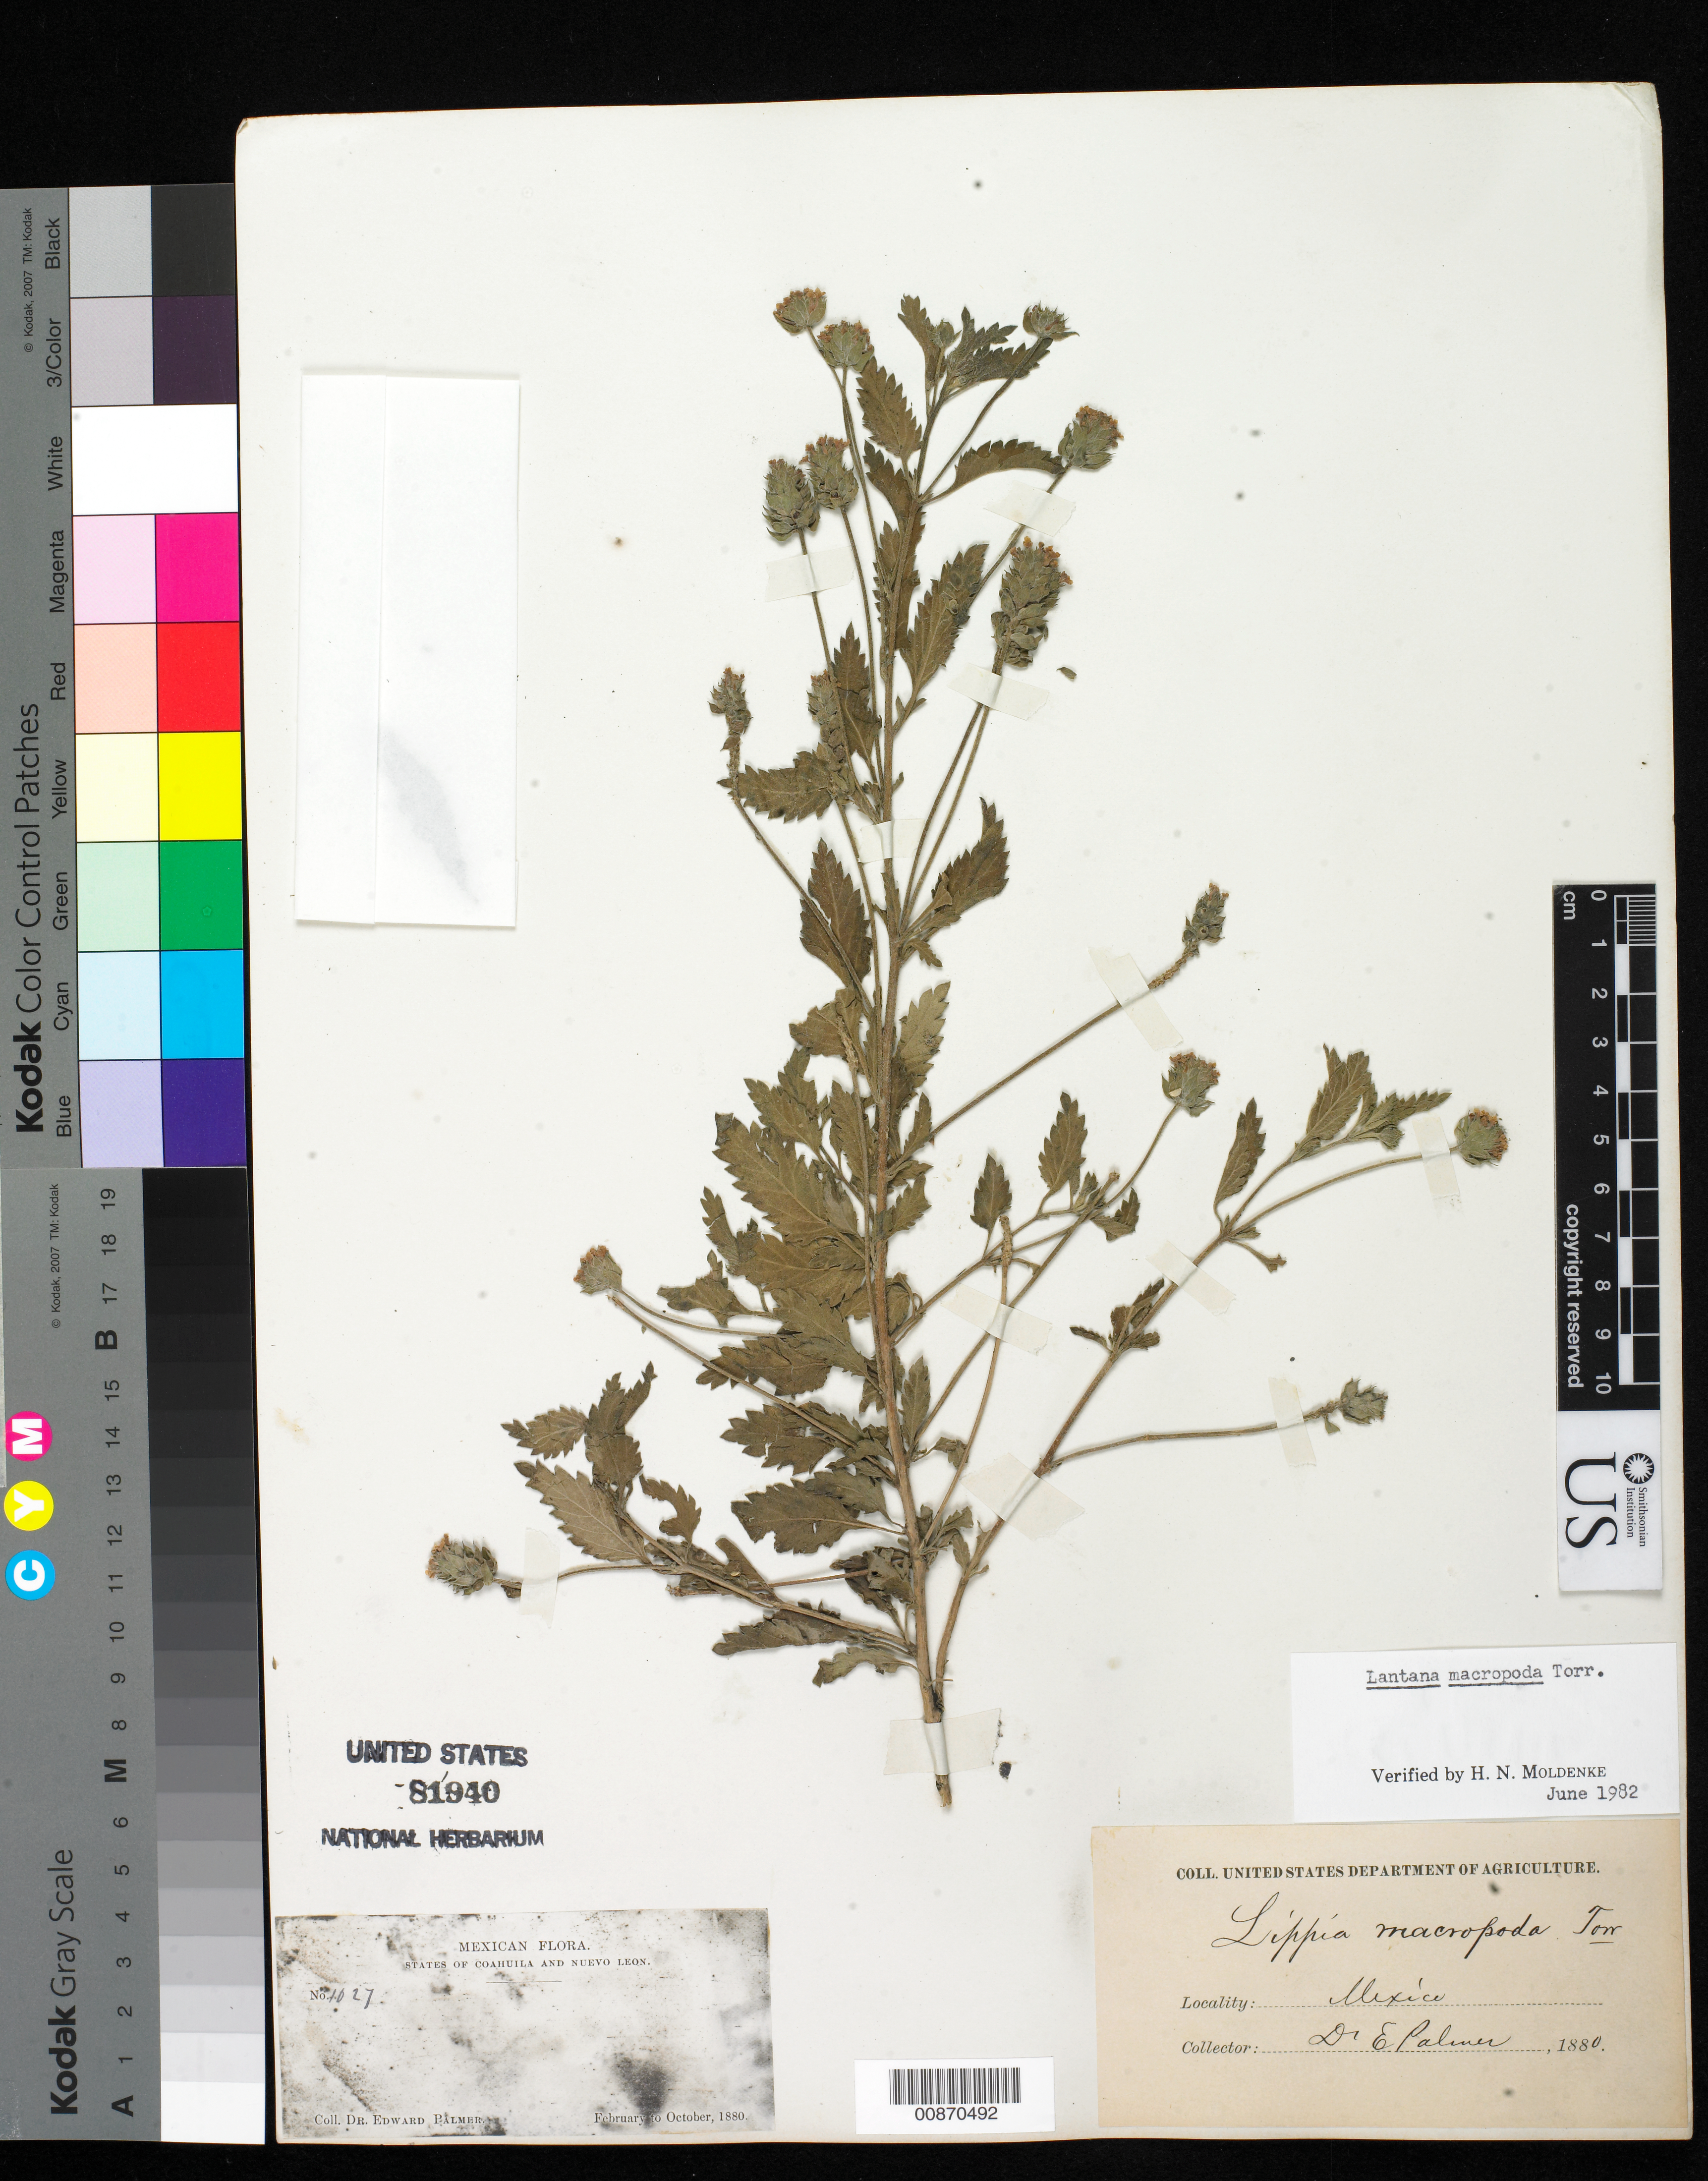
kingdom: Plantae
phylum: Tracheophyta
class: Magnoliopsida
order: Lamiales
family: Verbenaceae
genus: Lantana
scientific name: Lantana macropoda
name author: Torr.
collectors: E. Palmer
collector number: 1027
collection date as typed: Feb 1880 to -- Oct 1880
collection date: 1880-02/1880-10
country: Mexico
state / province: Coahuila / Nuevo León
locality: States of Coahuila and Nuevo León.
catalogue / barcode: US 81940